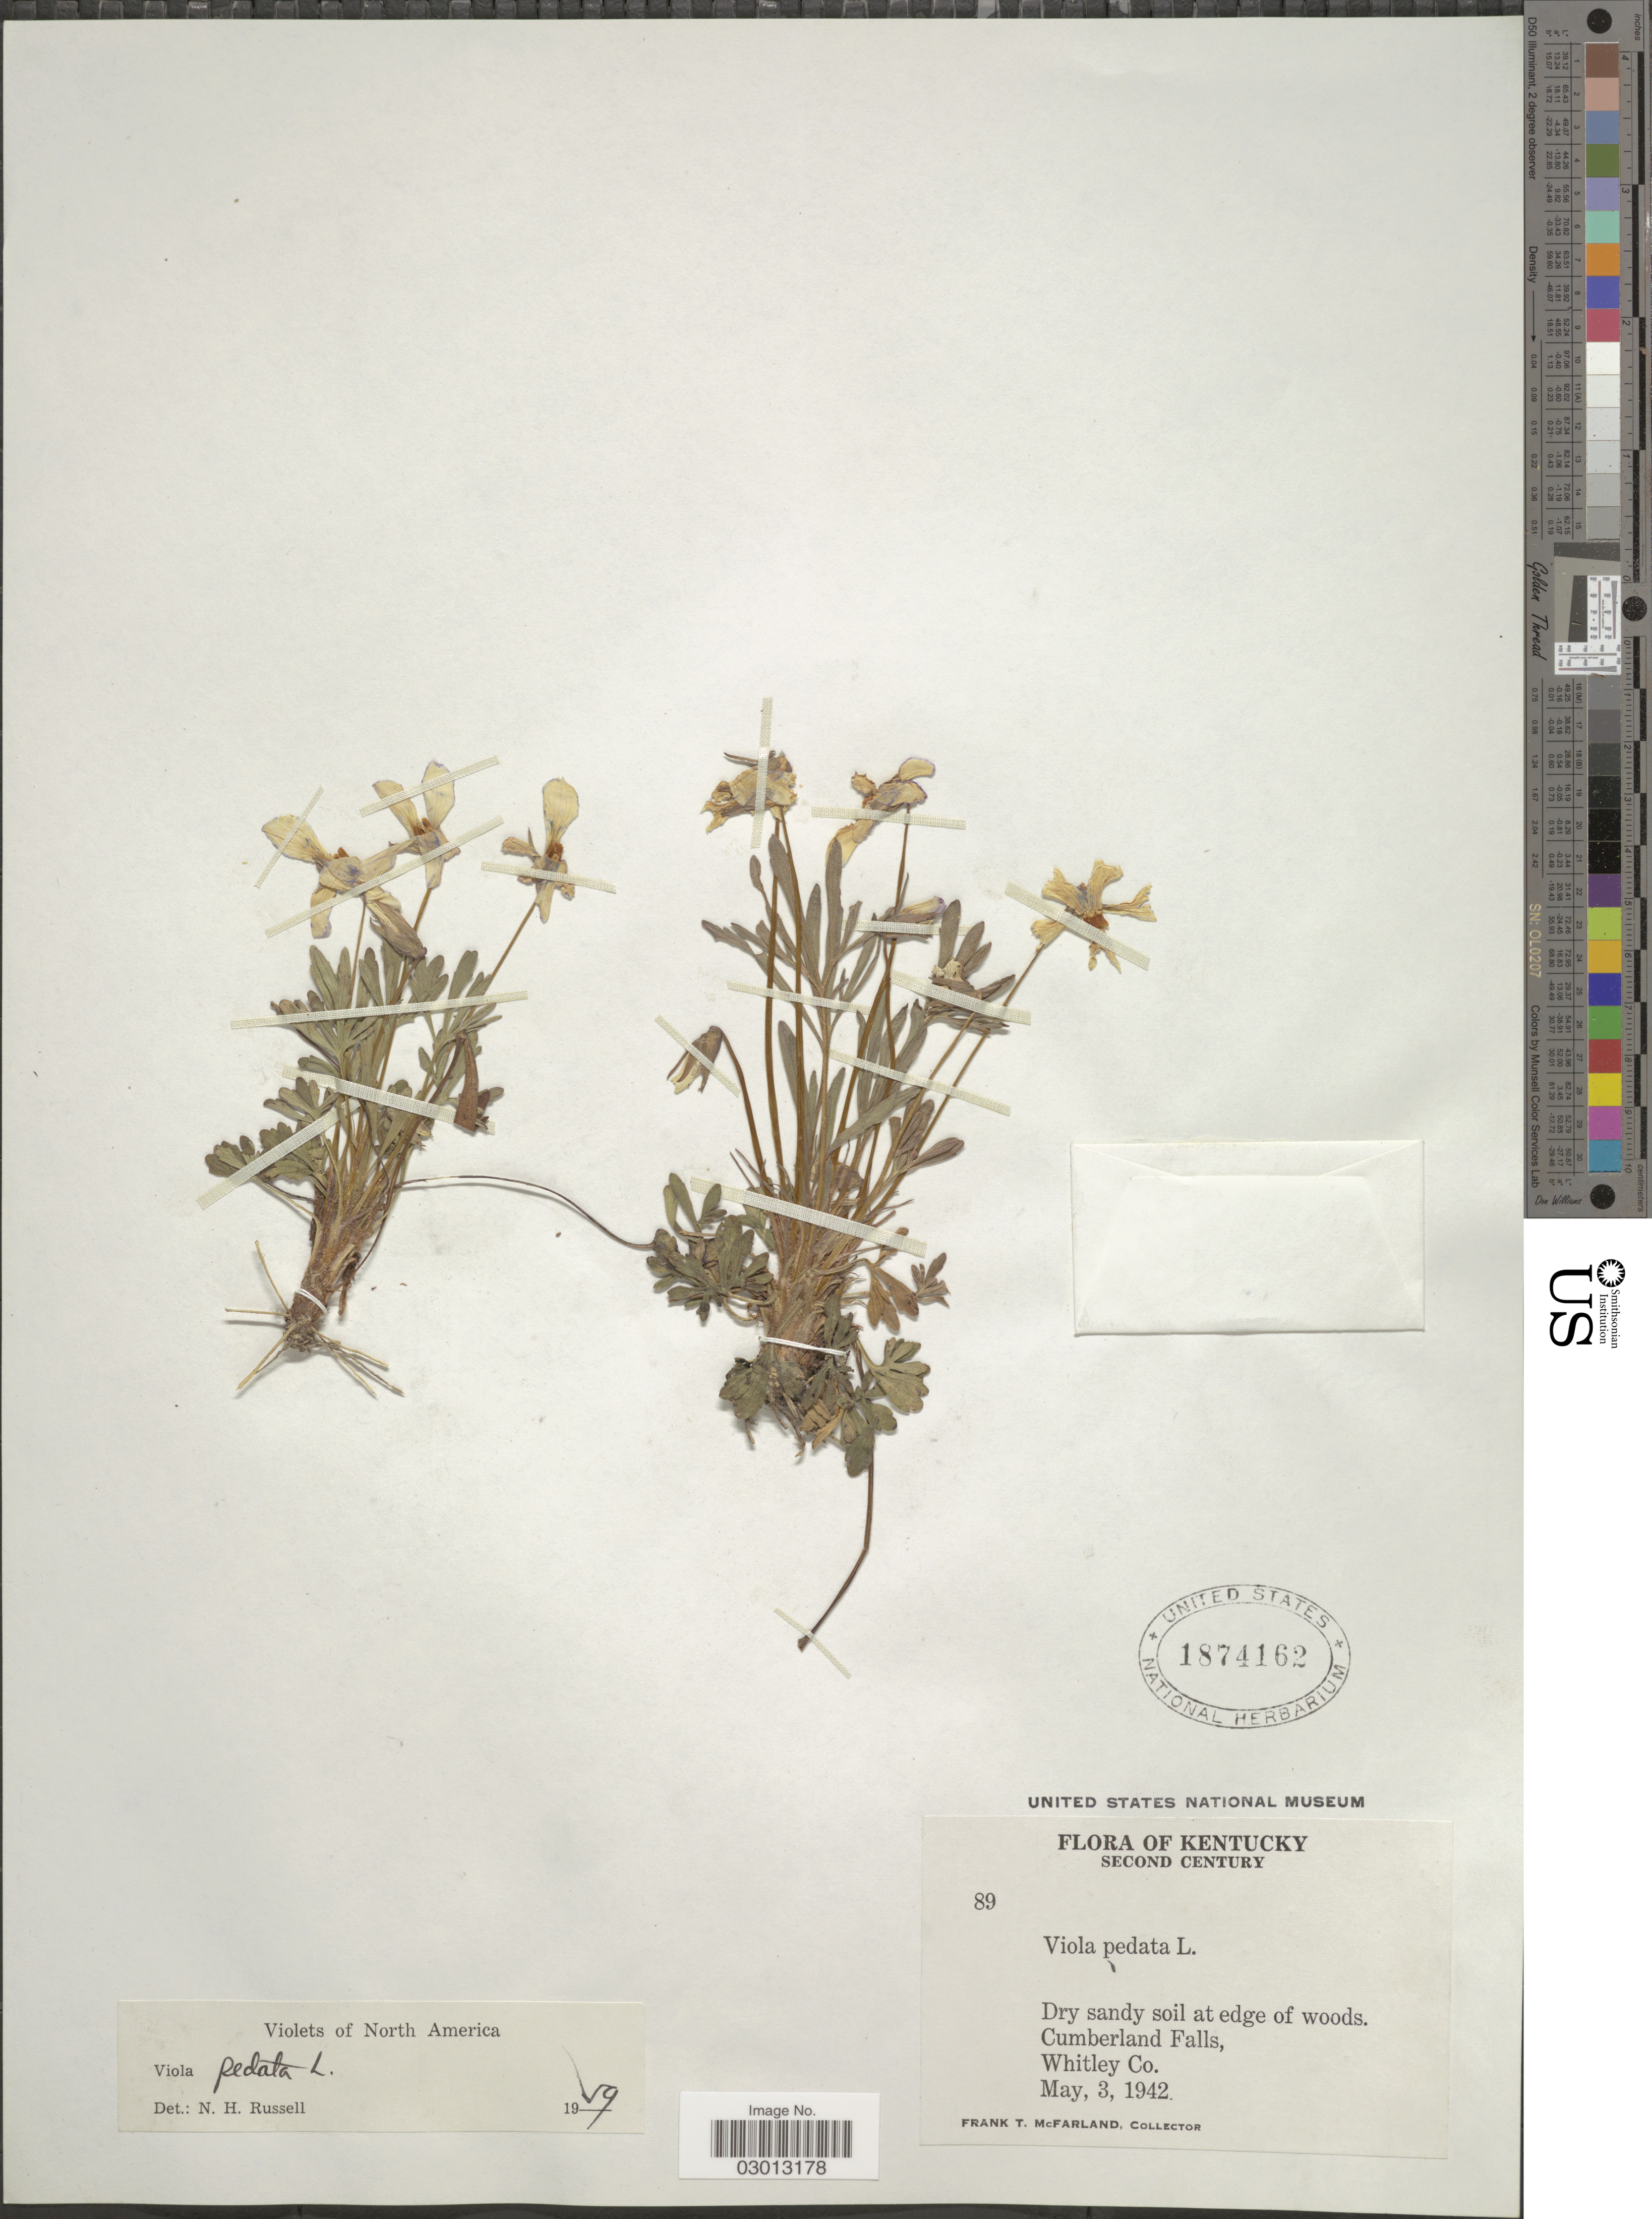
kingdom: Plantae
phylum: Tracheophyta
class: Magnoliopsida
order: Malpighiales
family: Violaceae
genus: Viola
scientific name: Viola pedata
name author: L.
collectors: F. McFarland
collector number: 89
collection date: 1942-05-03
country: United States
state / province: Kentucky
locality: Cumberland Falls, Whitley Co.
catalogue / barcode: US 1874162